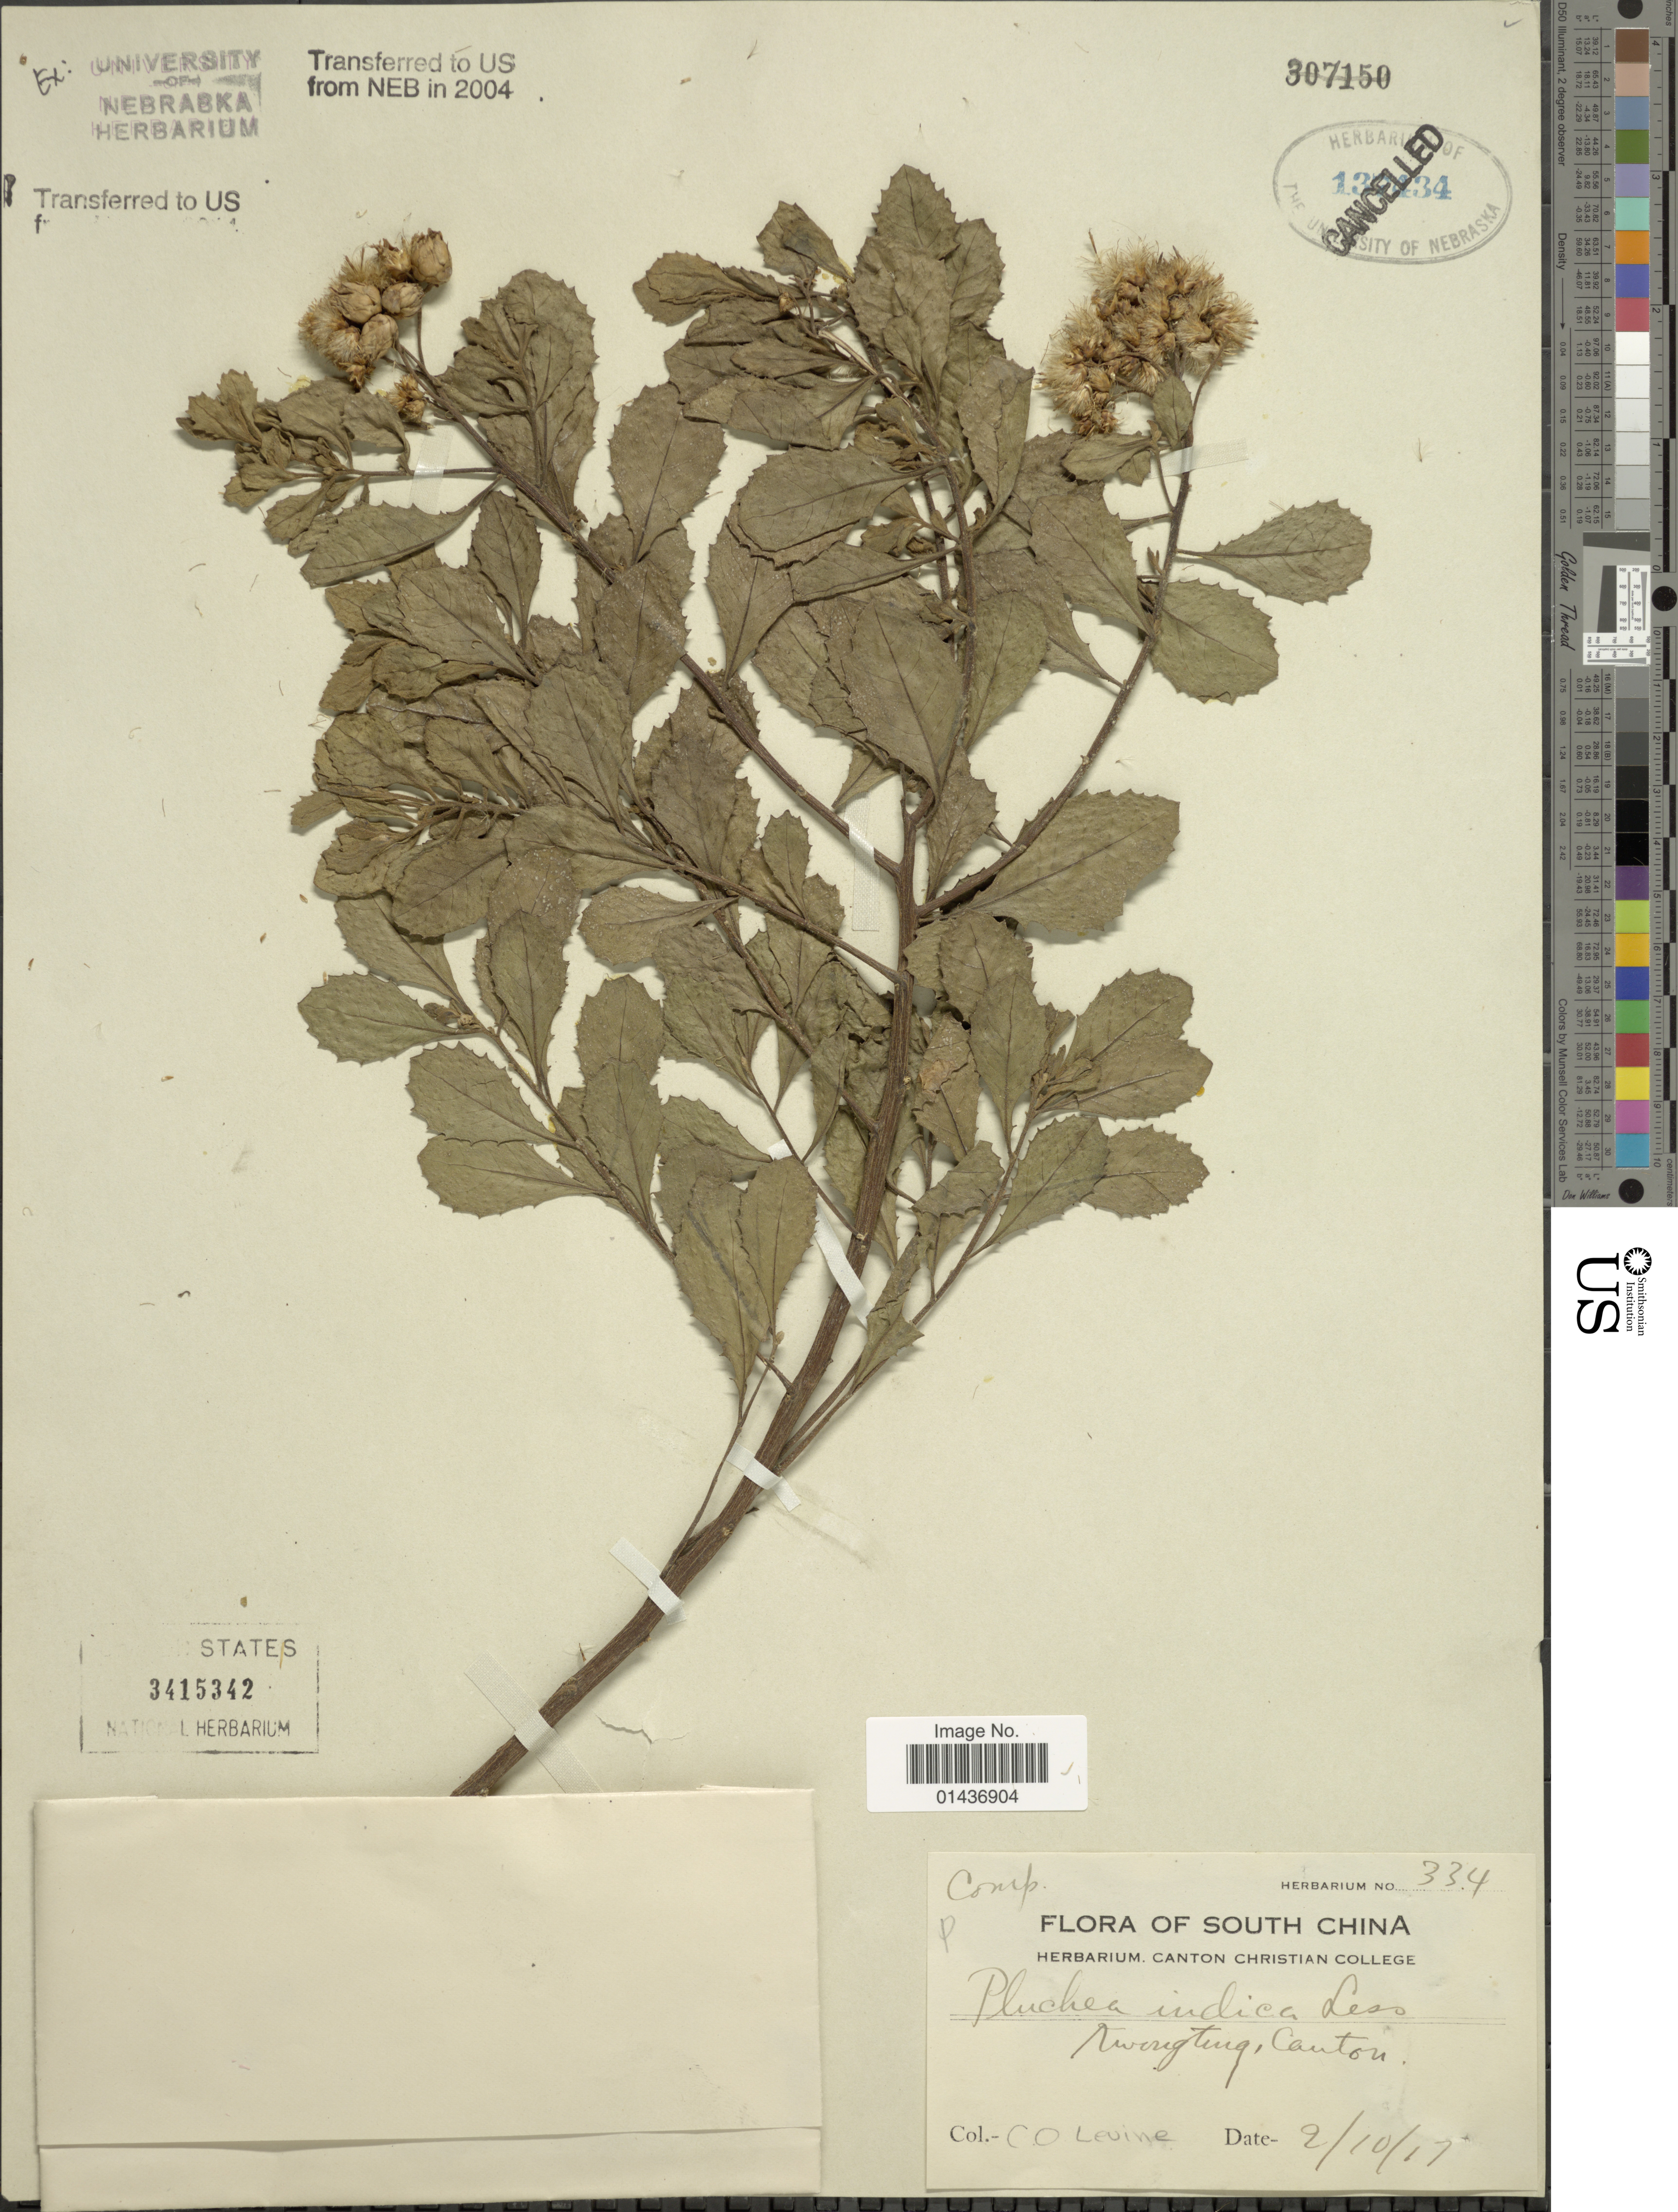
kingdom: Plantae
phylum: Tracheophyta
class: Magnoliopsida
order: Asterales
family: Asteraceae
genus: Pluchea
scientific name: Pluchea indica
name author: (L.) Less.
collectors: C. O. Levine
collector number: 334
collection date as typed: Transcribed d/m/y: 2/10/17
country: China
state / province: Guangdong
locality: Kwangtung, Canton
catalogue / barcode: US 3415342